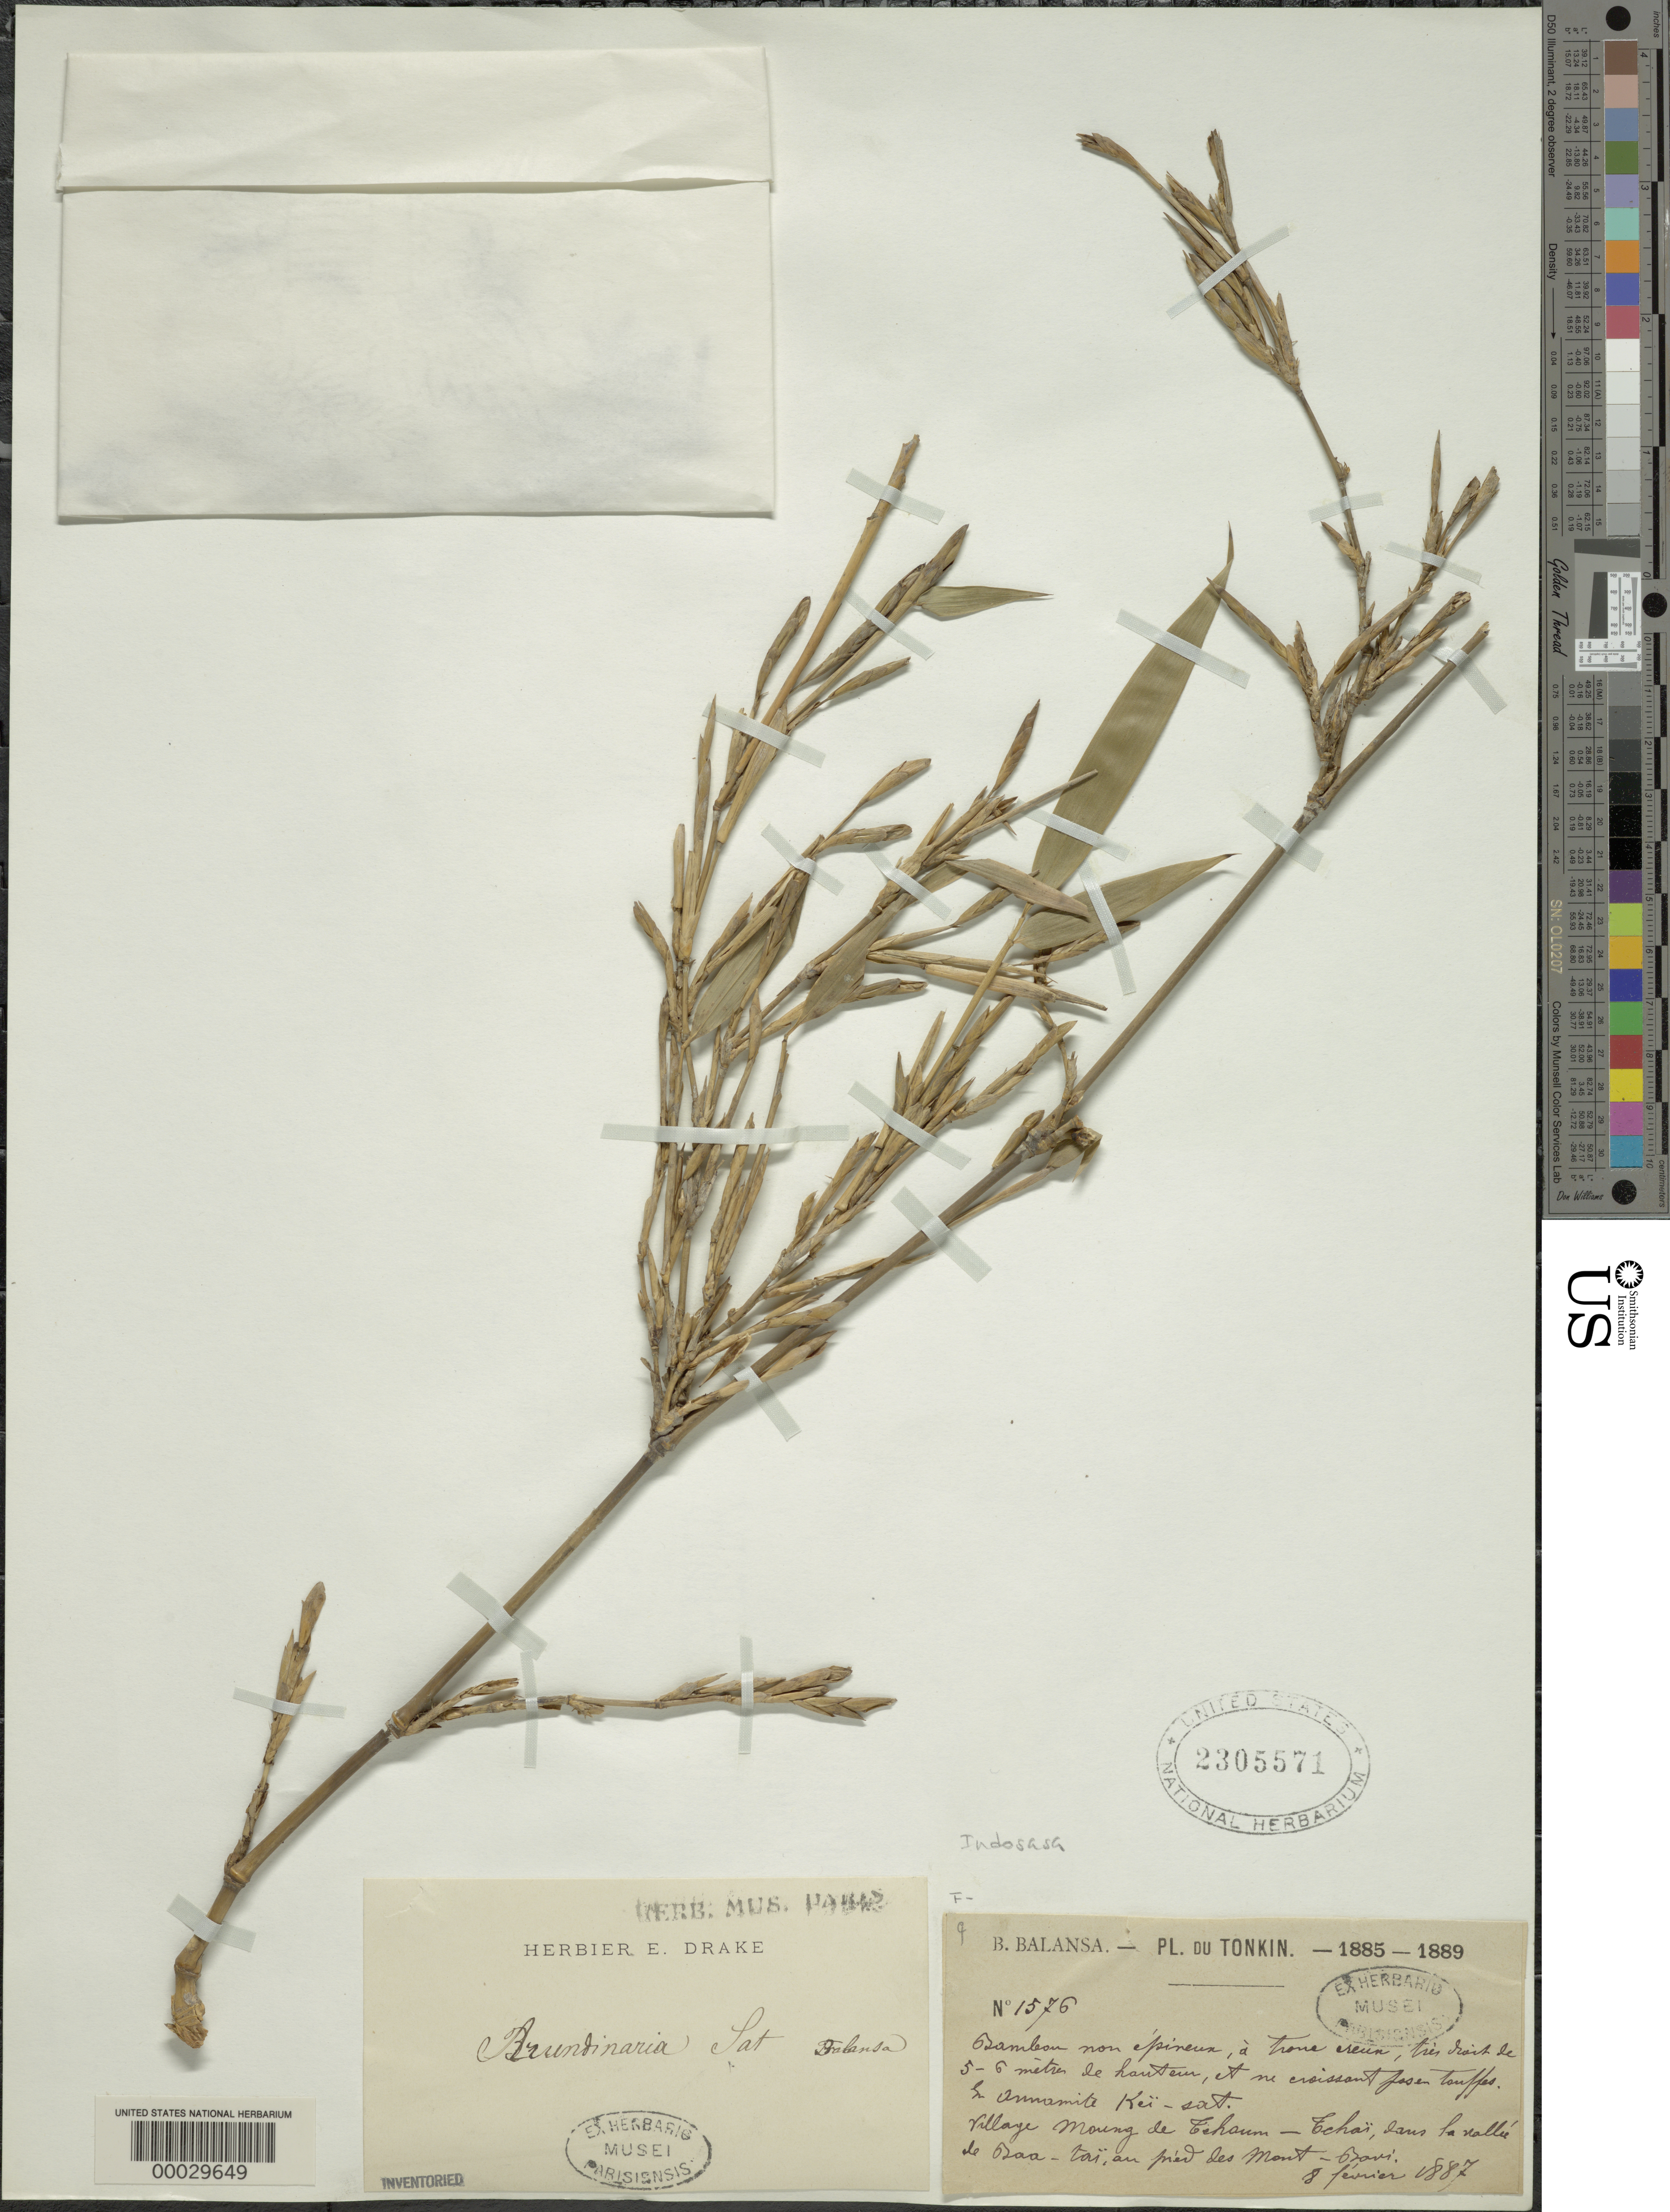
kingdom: Plantae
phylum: Tracheophyta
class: Liliopsida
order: Poales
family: Poaceae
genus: Indosasa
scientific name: Indosasa sp.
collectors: B. Balansa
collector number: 1576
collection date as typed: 08 Feb 1887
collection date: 1887-02-08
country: Vietnam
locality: Tonkin, moung de cehaum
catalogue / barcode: US 2305571